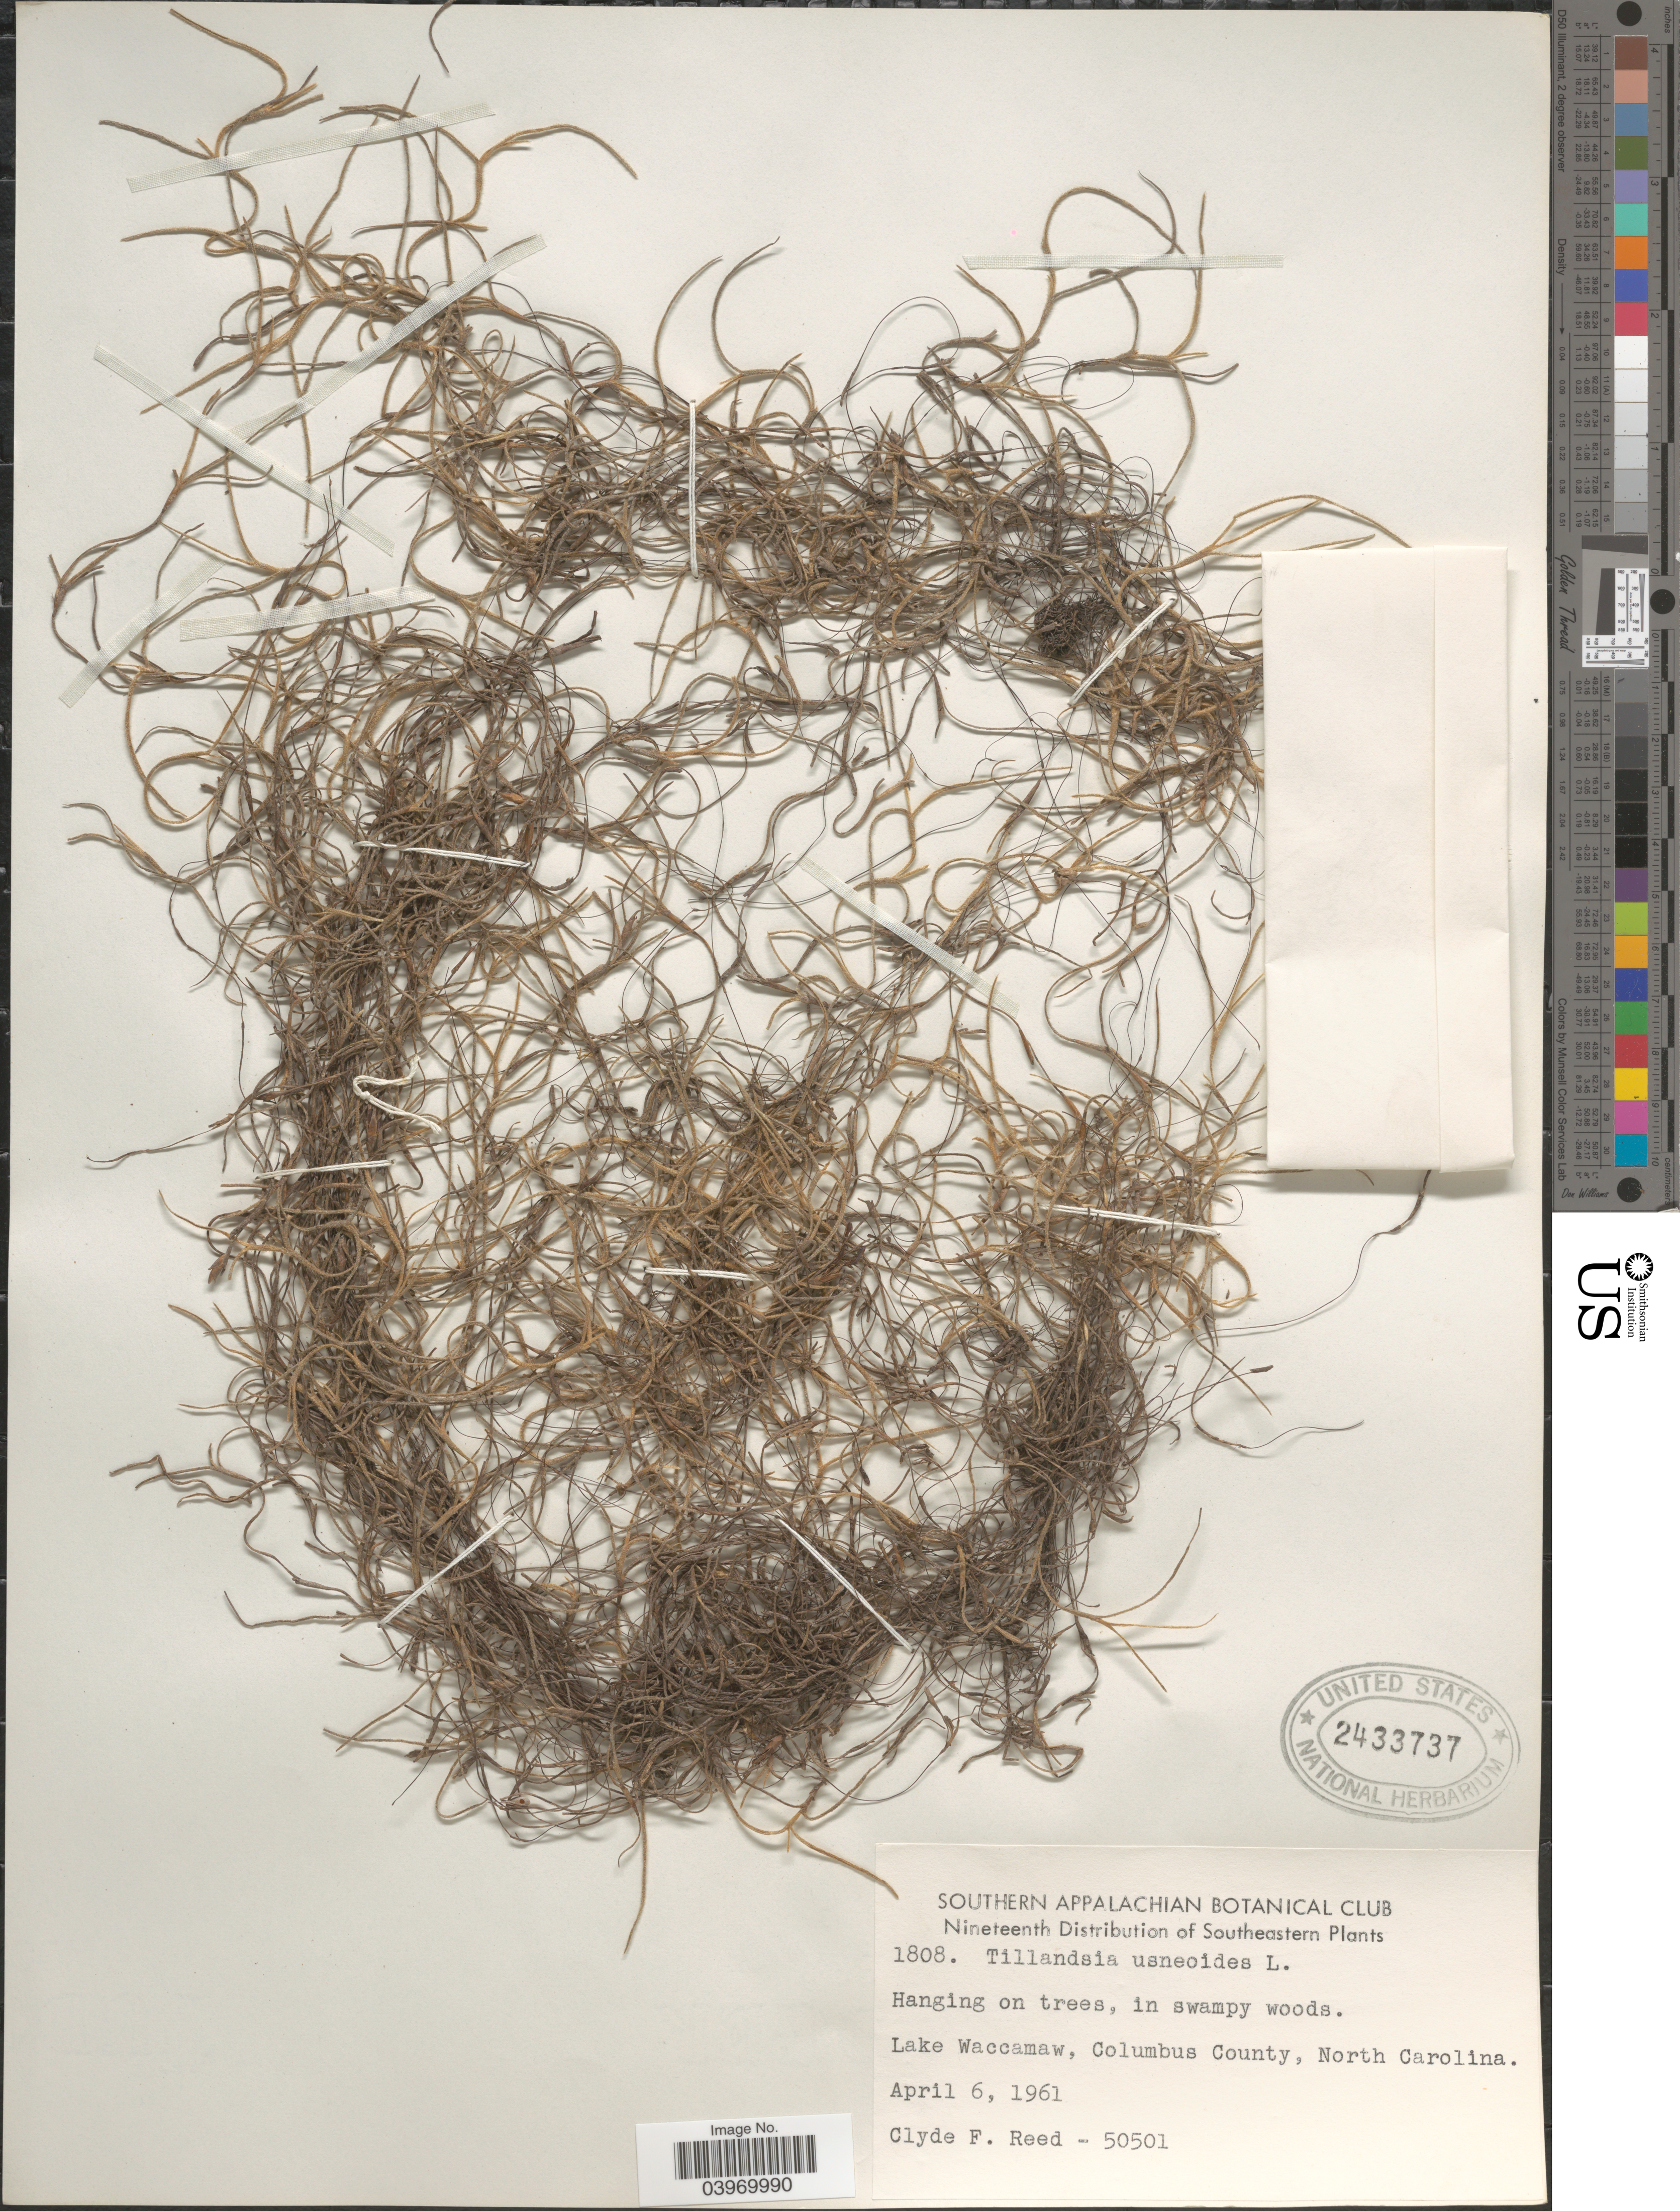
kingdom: Plantae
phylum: Tracheophyta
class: Liliopsida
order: Poales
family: Bromeliaceae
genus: Tillandsia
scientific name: Tillandsia usneoides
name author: (L.) L.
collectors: C. F. Reed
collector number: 50501/1808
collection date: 1961-04-06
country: United States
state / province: North Carolina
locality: Southeastern. Lake Waccamaw, Columbus County.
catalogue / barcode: US 2433737